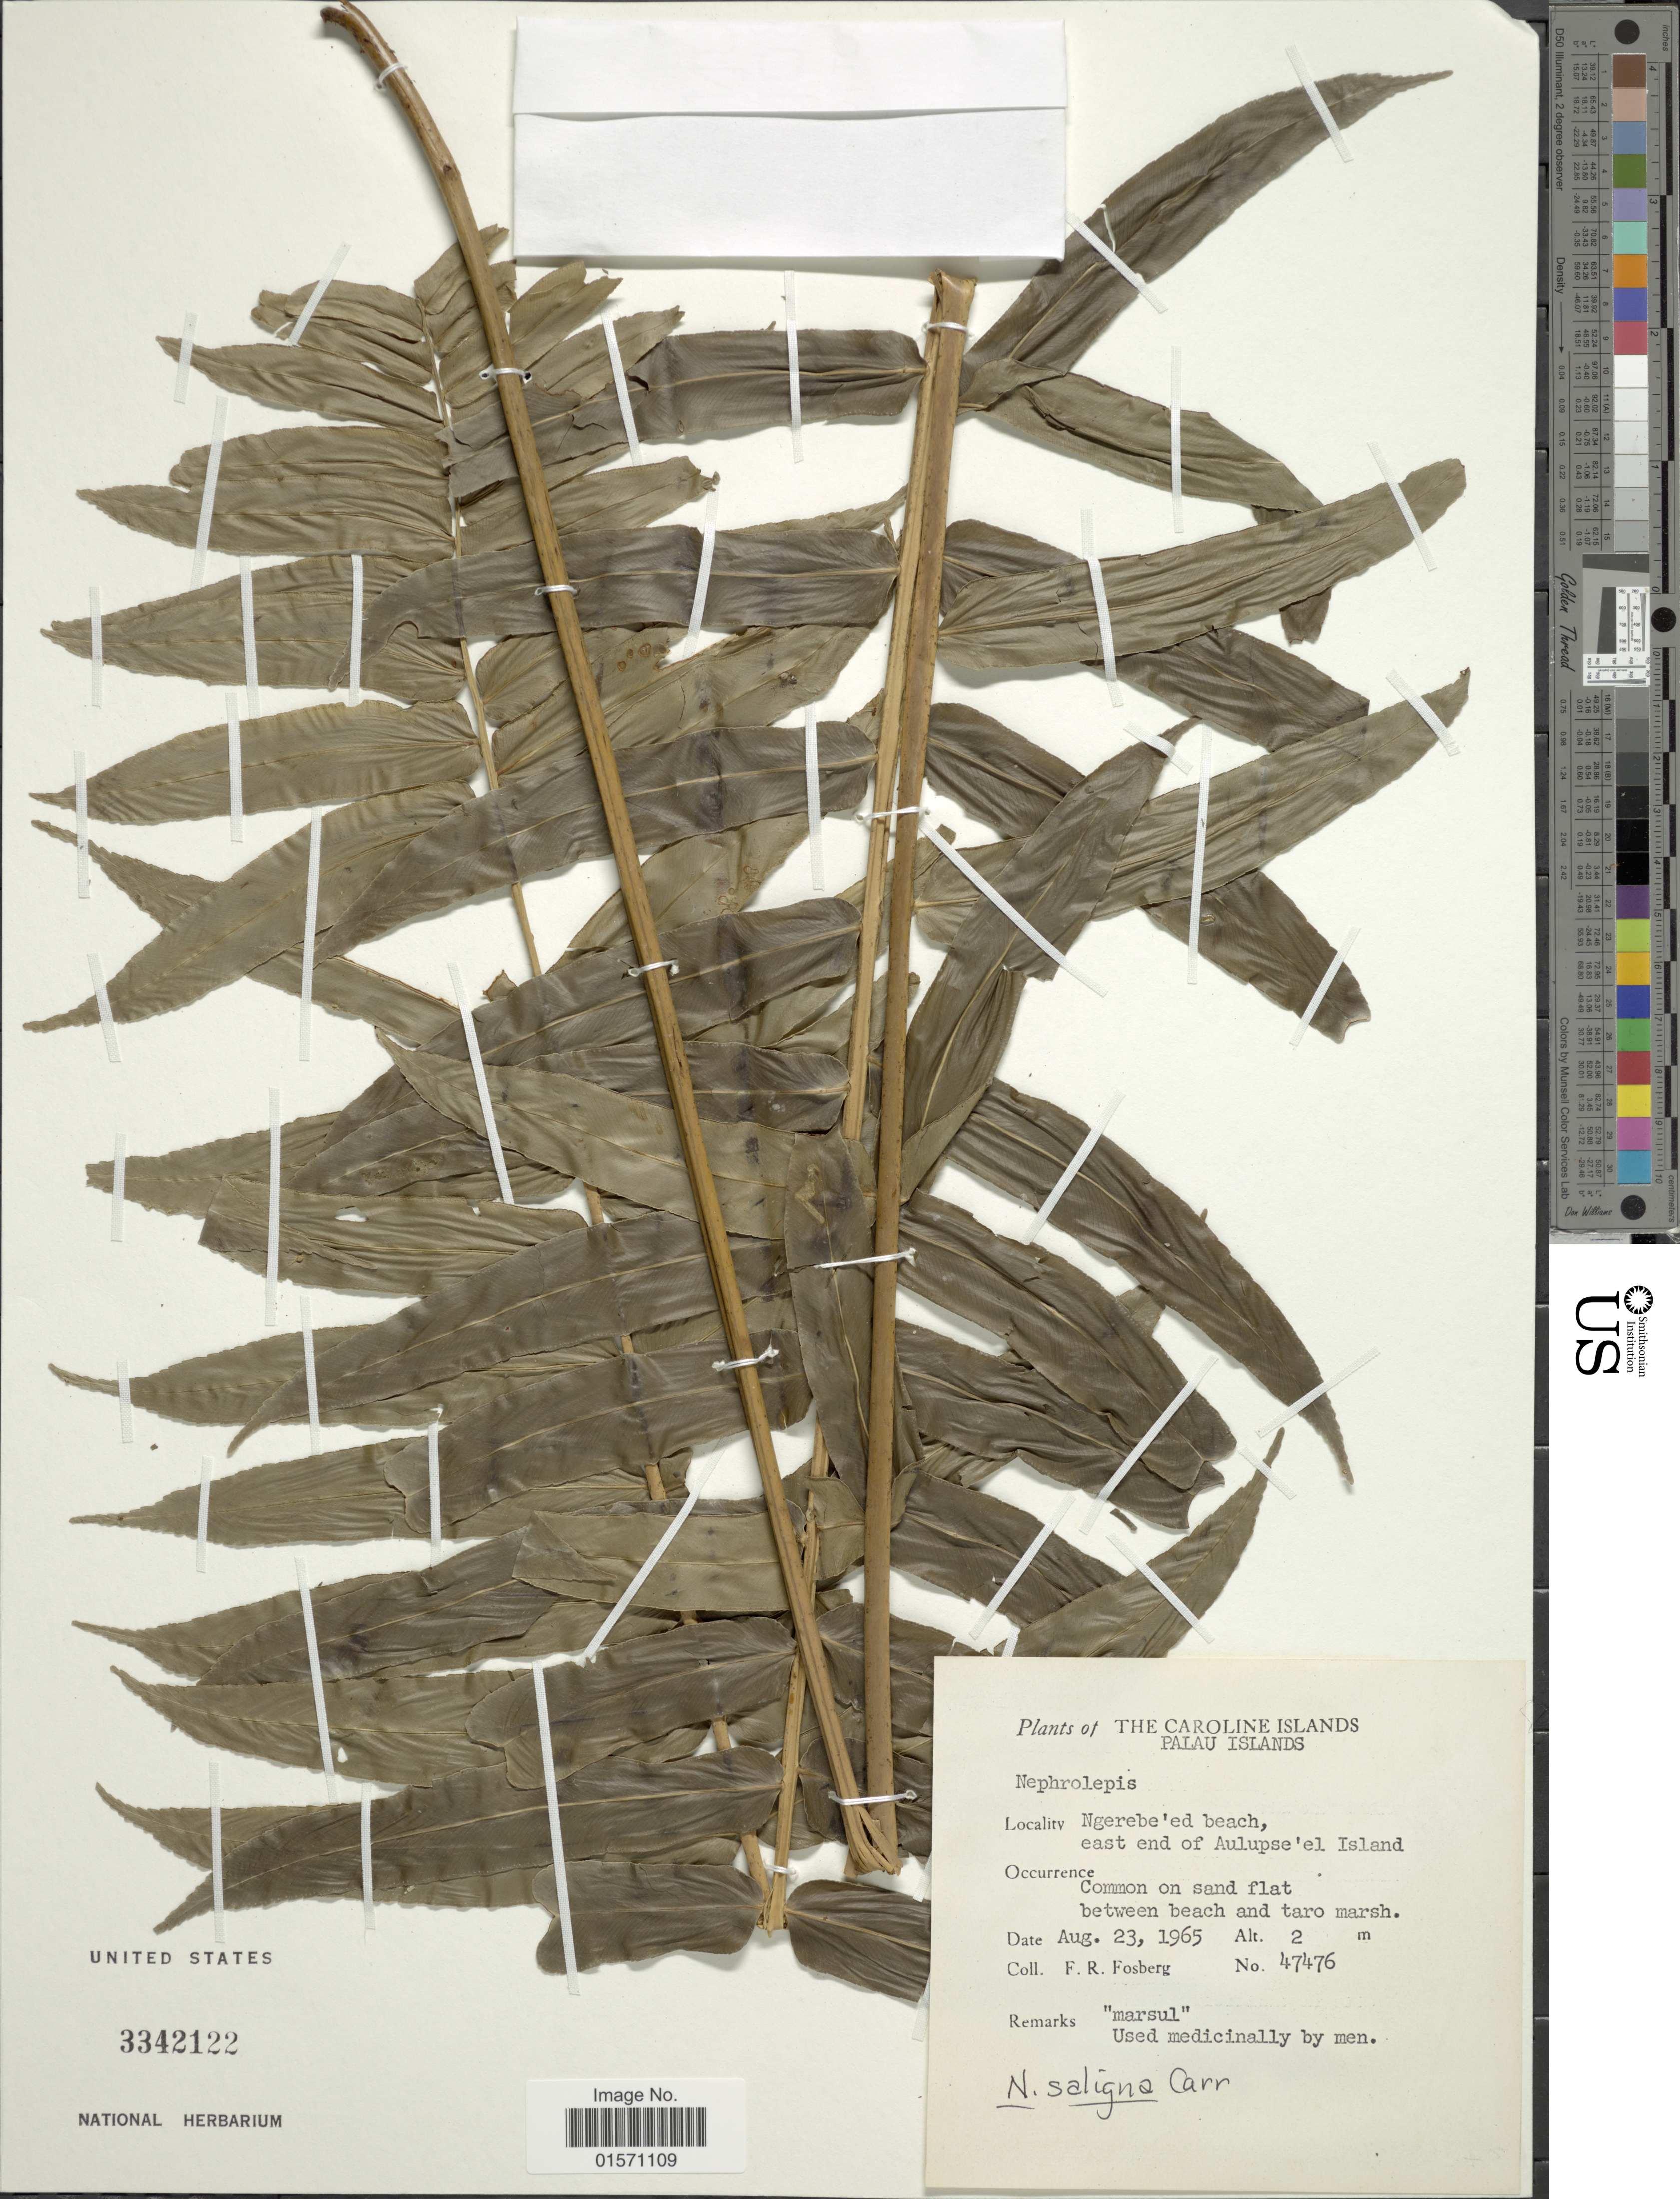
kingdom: Plantae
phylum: Tracheophyta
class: Polypodiopsida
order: Polypodiales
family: Nephrolepidaceae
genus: Nephrolepis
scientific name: Nephrolepis saligna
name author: Cav.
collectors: F. R. Fosberg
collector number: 47476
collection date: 1965-08-23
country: Palau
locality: Ngerebe'ed beach, east end of Aulupse'el Island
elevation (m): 2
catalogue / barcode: US 3342122